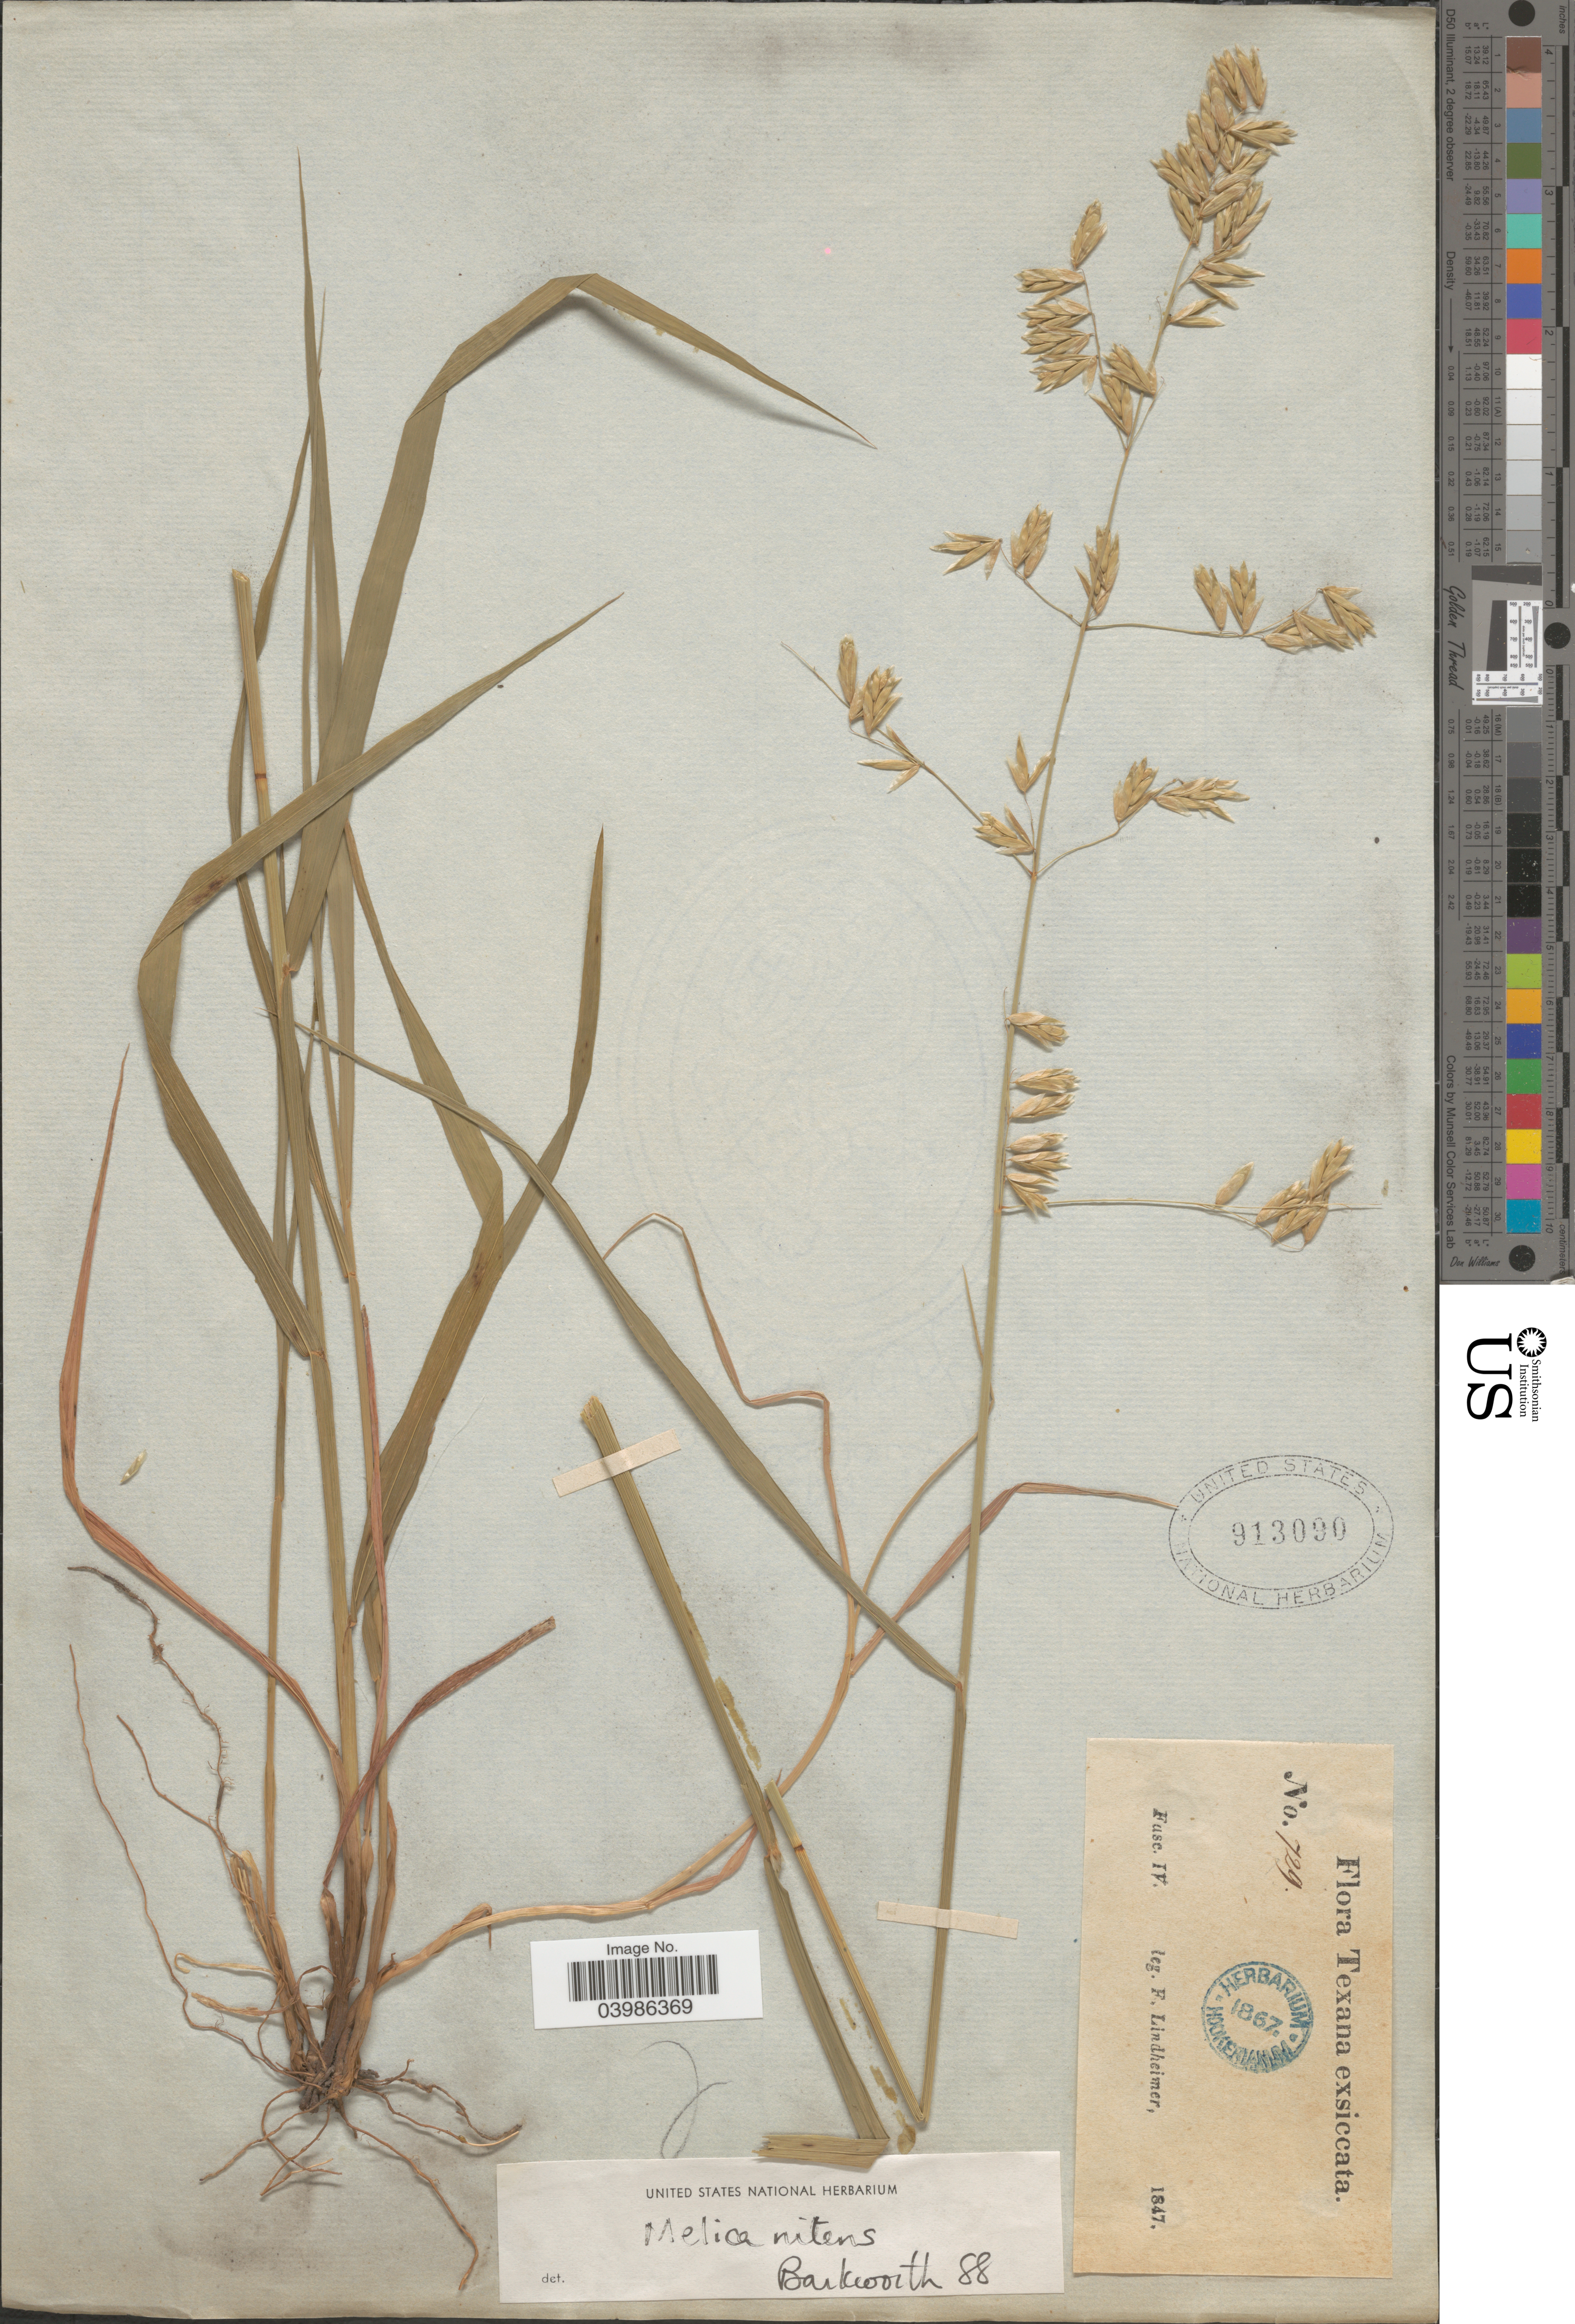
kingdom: Plantae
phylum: Tracheophyta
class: Liliopsida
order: Poales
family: Poaceae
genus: Melica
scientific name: Melica nitens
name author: (Scribn.) Nutt. ex Piper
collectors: F. Lindheimer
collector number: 729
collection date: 1847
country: United States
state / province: Texas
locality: Fasc IV.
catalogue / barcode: US 913090